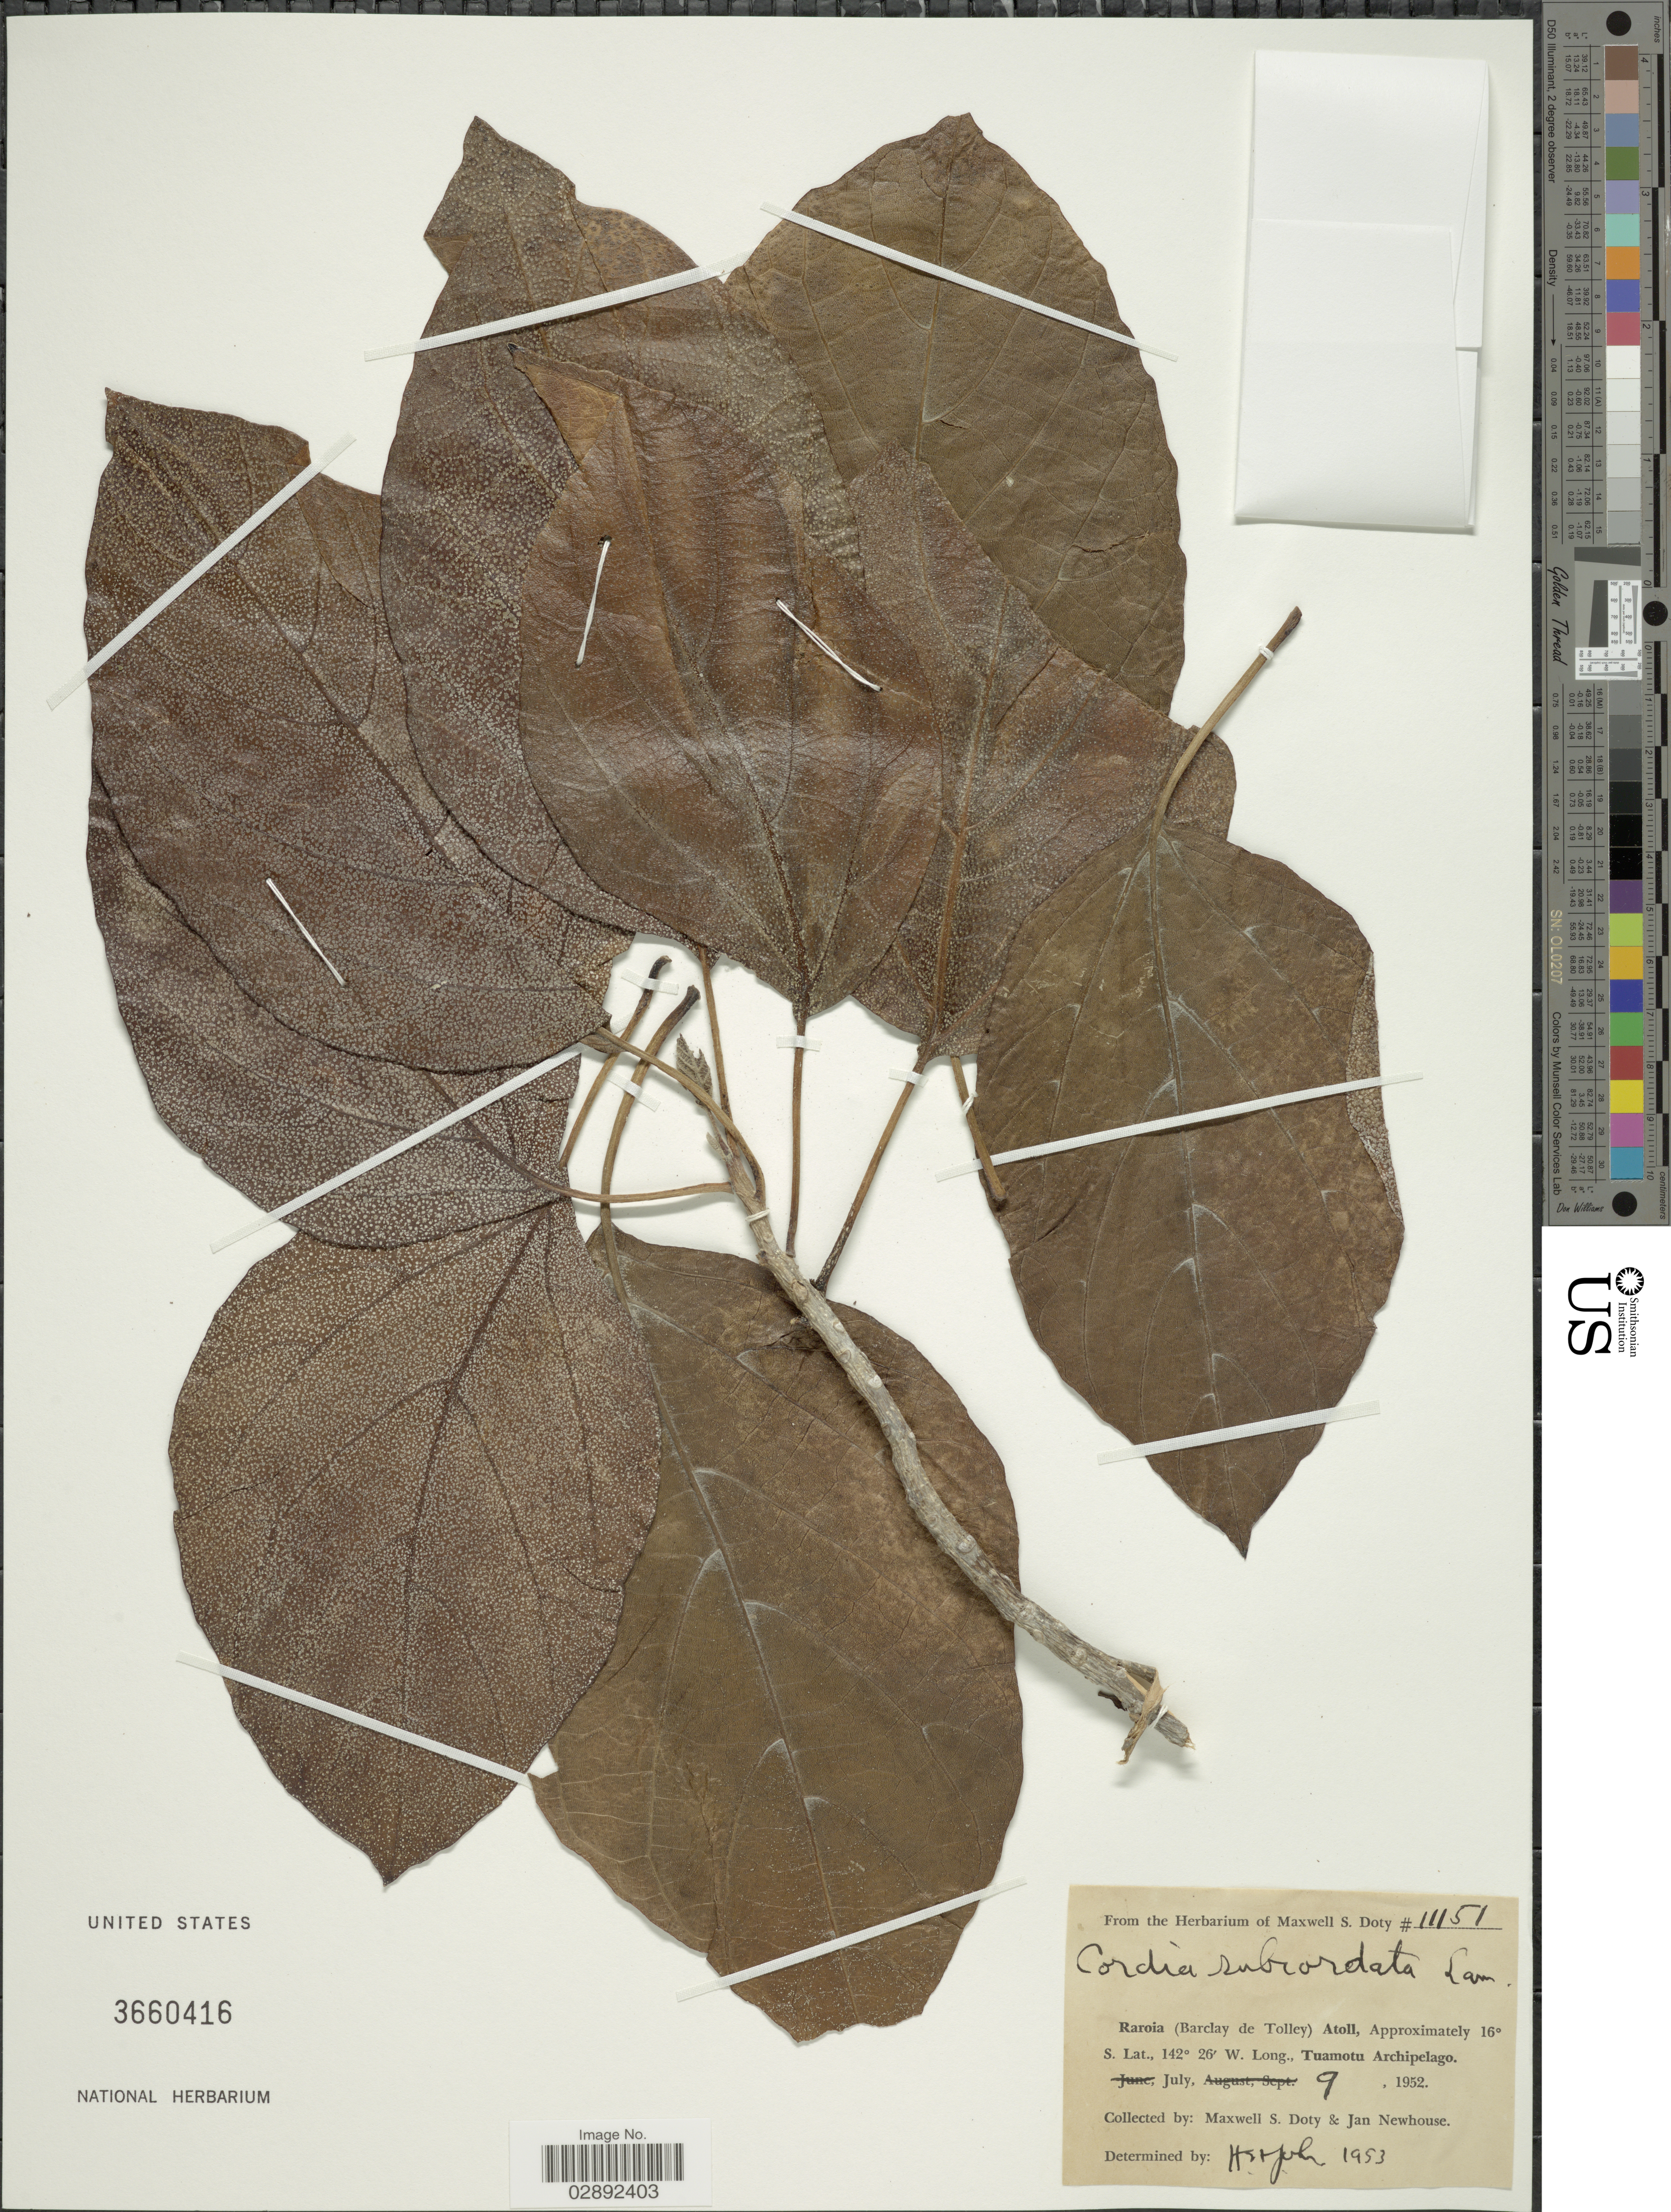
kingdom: Plantae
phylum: Tracheophyta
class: Magnoliopsida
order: Boraginales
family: Cordiaceae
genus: Cordia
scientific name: Cordia subcordata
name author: Lam.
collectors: M. S. Doty & J. Newhouse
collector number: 11151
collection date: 1952-07-09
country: French Polynesia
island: Raroia [Barclay de Tolley] Atoll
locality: Raroia (Barclay de Tolley) Atoll, Tuamotu Archipelago.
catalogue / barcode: US 3660416